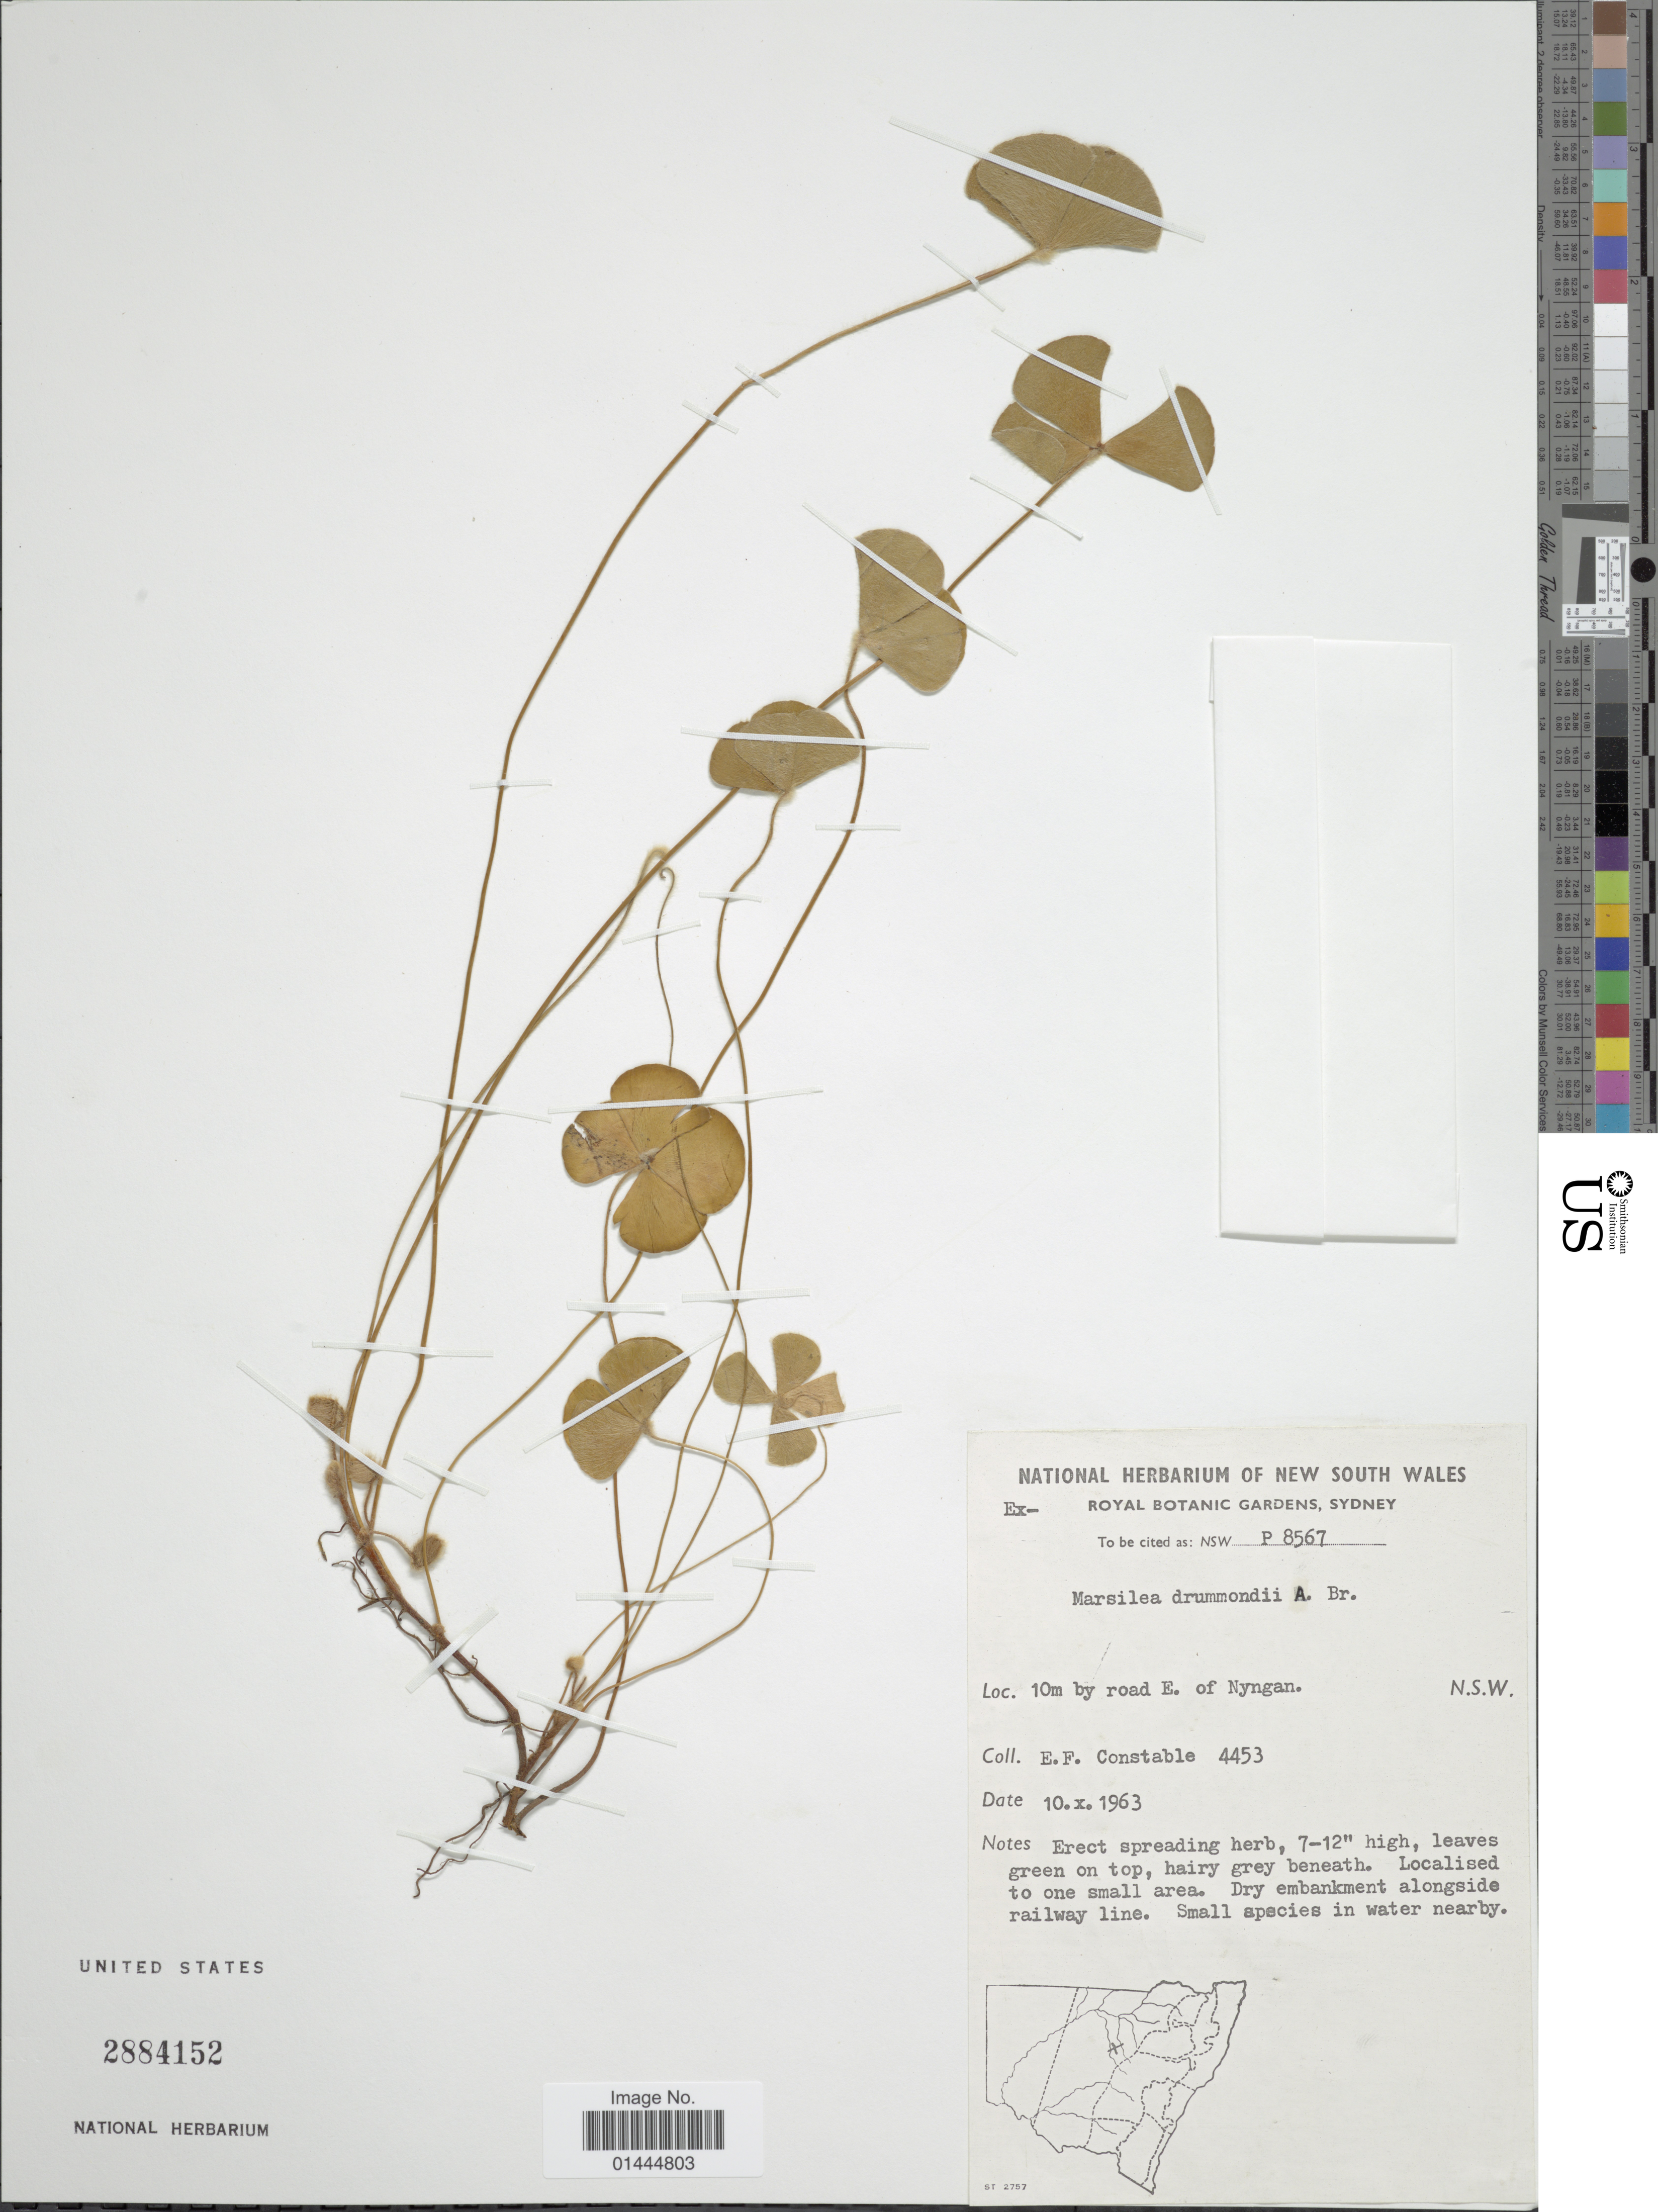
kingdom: Plantae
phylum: Tracheophyta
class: Polypodiopsida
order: Salviniales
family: Marsileaceae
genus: Marsilea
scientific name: Marsilea drummondii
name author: A. Braun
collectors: E. F. Constable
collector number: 4453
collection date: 1963-10-10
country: Australia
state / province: New South Wales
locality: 10m by road E. of Nyngan.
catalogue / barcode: US 2884152